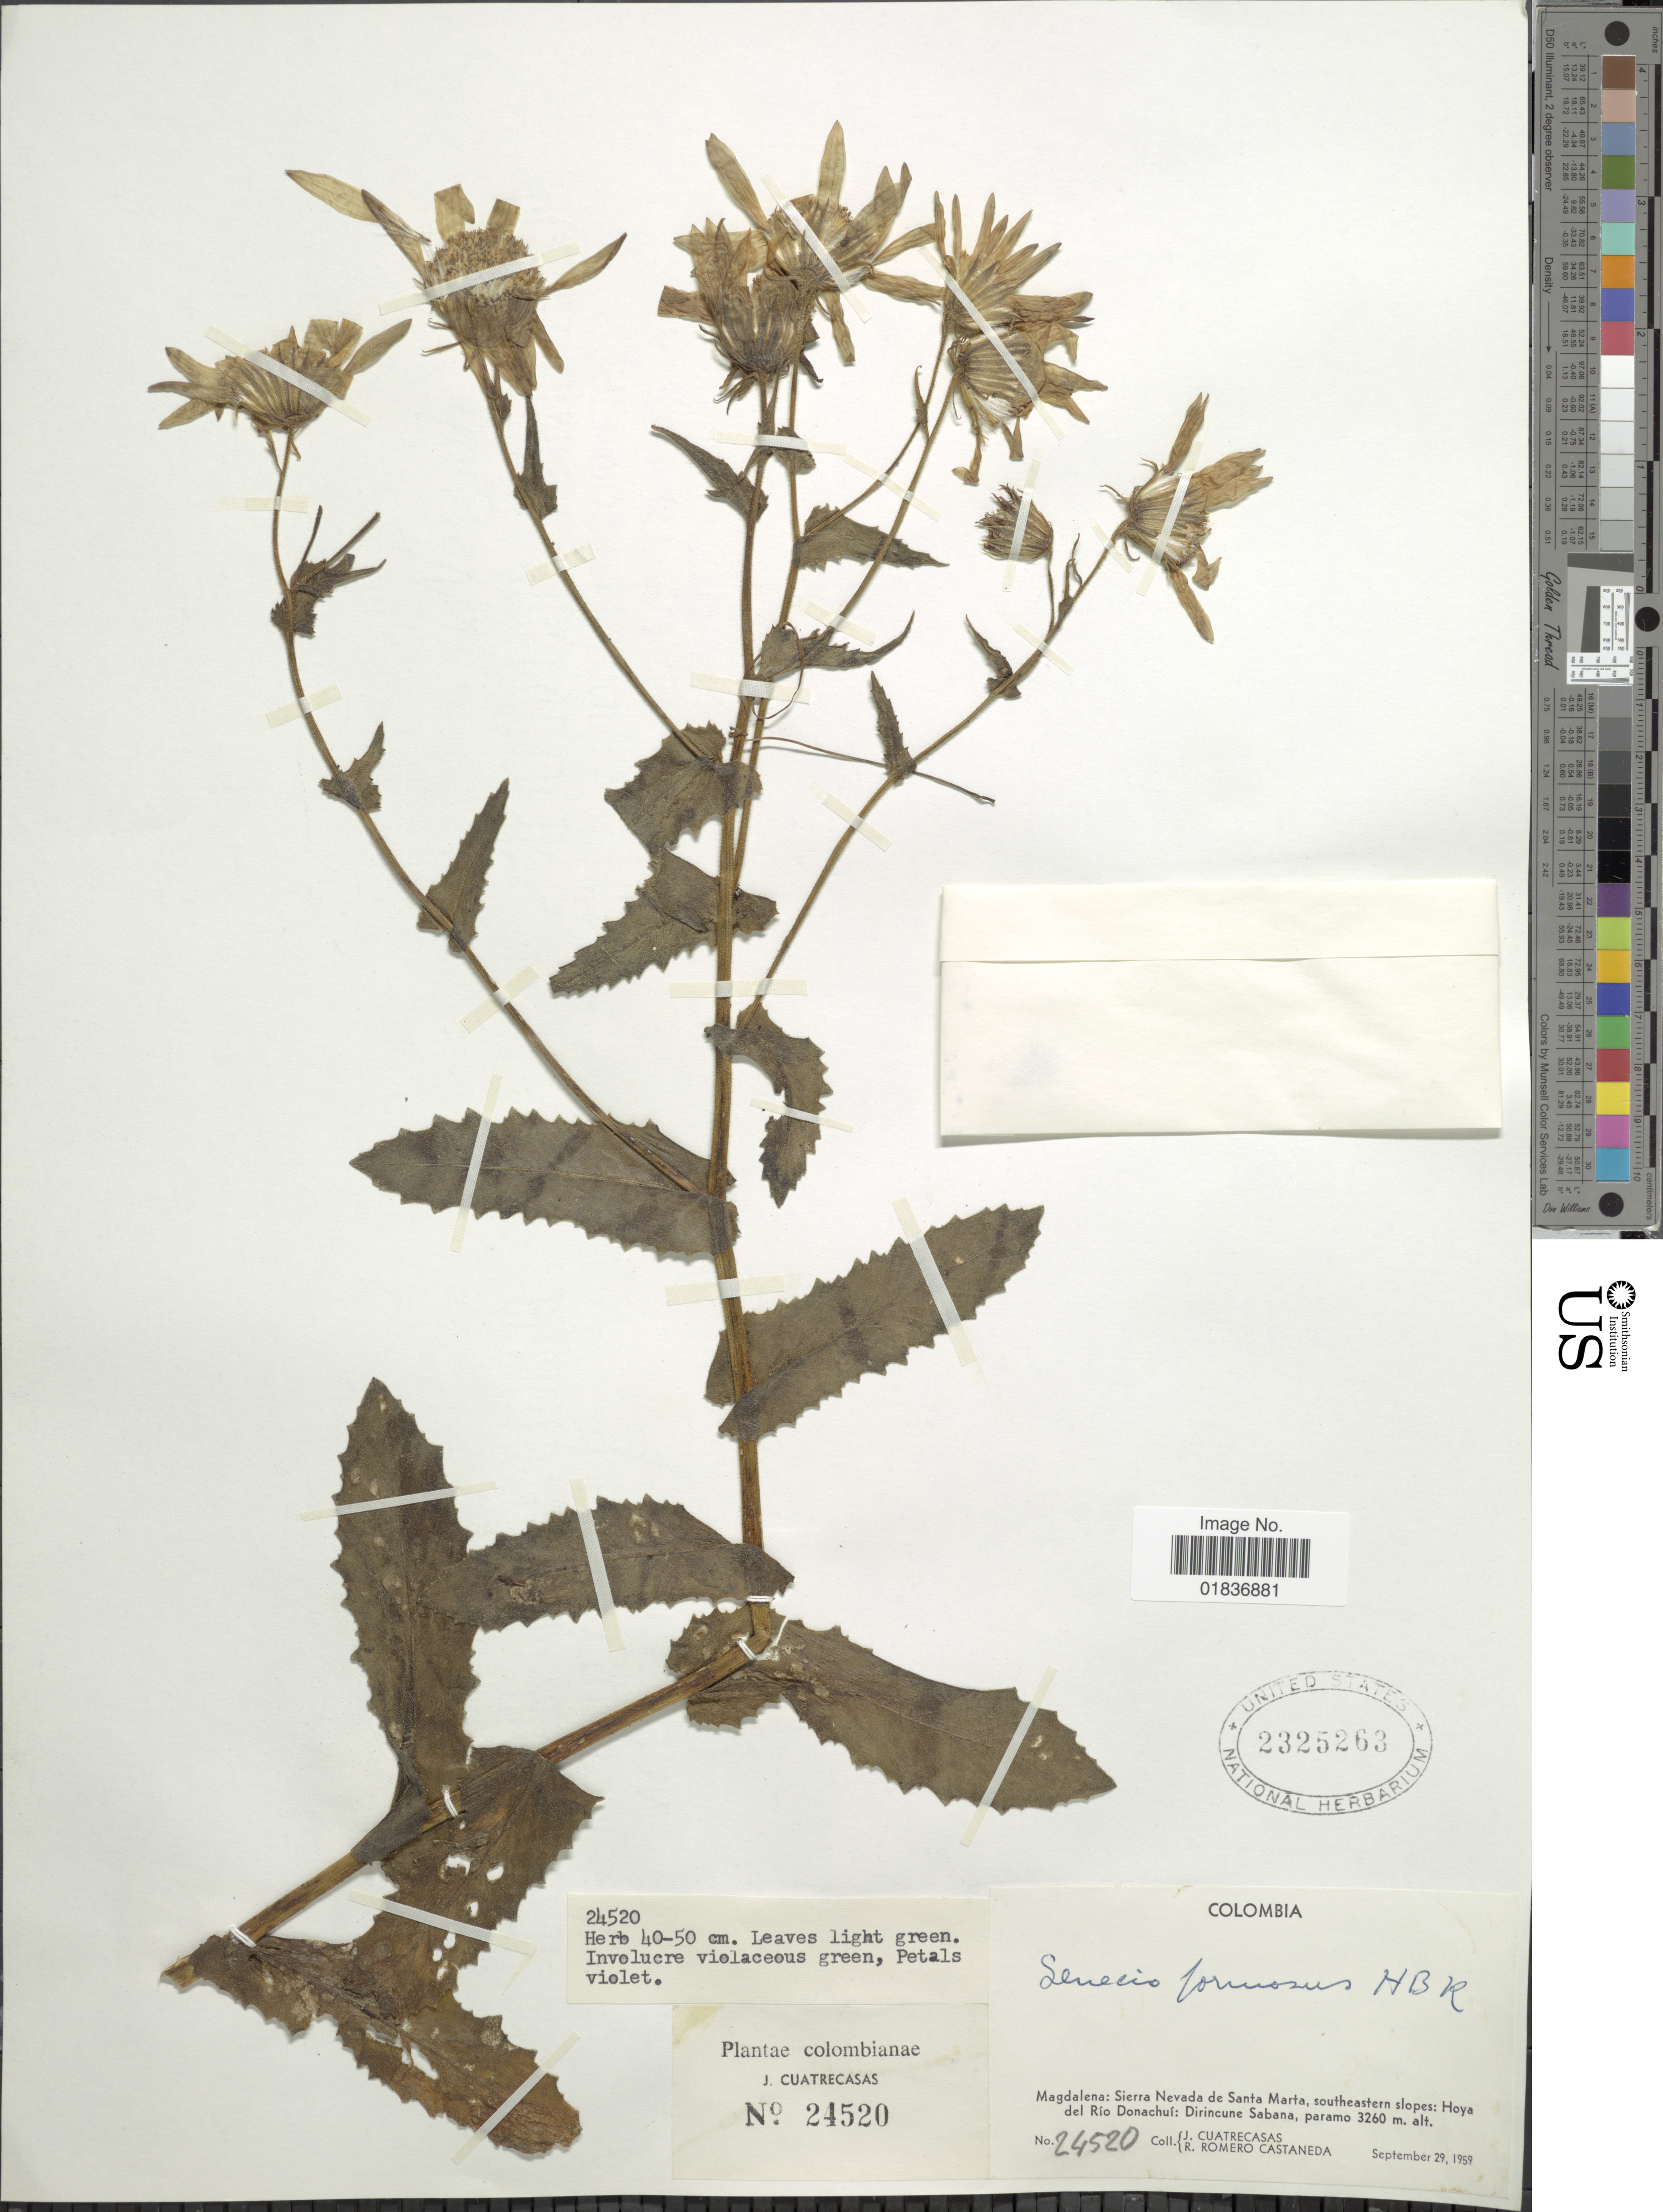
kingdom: Plantae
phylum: Tracheophyta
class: Magnoliopsida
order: Asterales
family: Asteraceae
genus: Senecio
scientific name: Senecio wedglacialis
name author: Cuatrec.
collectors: J. Cuatrecasas & R. Romero Castañeda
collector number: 24520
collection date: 1959-09-29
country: Colombia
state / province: Magdalena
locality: Magdalena: Sierra Nevada de Santa Marta, southeastern slopesL Hoya del Rio Donachui: Dirincune Sabana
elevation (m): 3260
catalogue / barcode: US 2325263